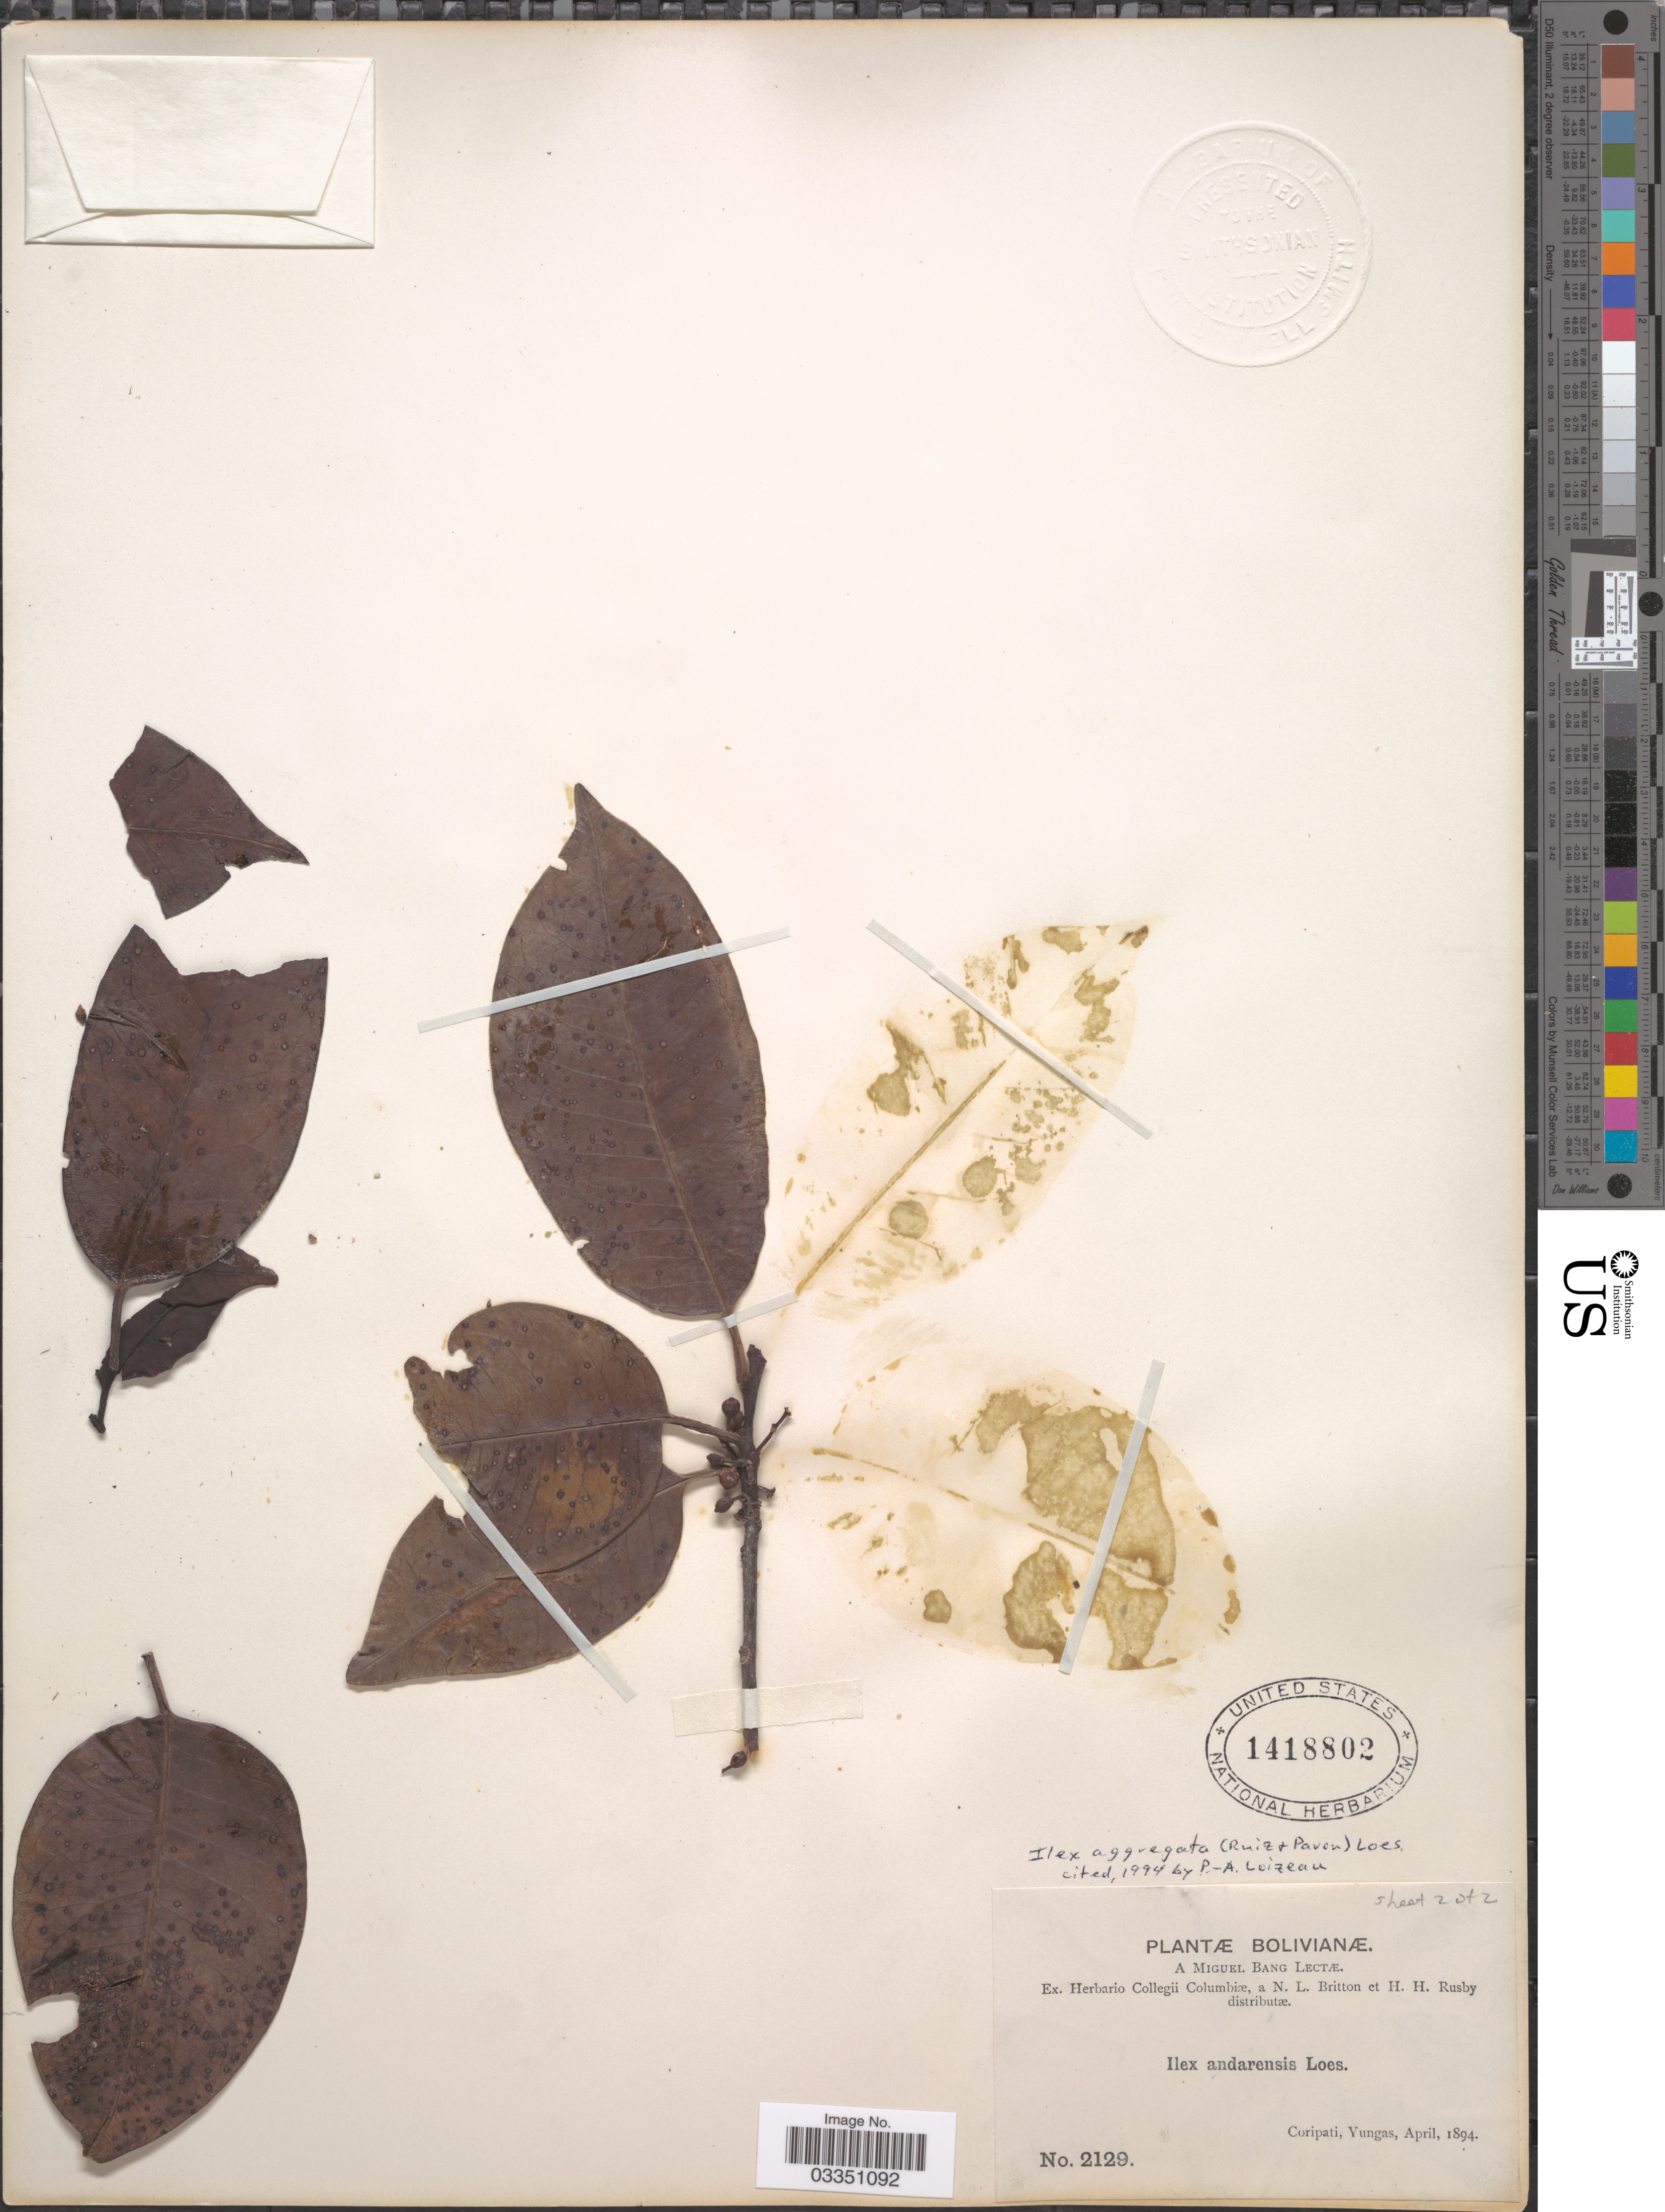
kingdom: Plantae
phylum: Tracheophyta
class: Magnoliopsida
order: Aquifoliales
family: Aquifoliaceae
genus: Ilex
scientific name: Ilex aggregata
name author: (Ruiz & Pav.) Loes.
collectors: M. Bang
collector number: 2129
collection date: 1894-04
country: Bolivia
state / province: La Paz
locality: Bolivianæ. Coripati, Yungas.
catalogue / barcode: US 1418802